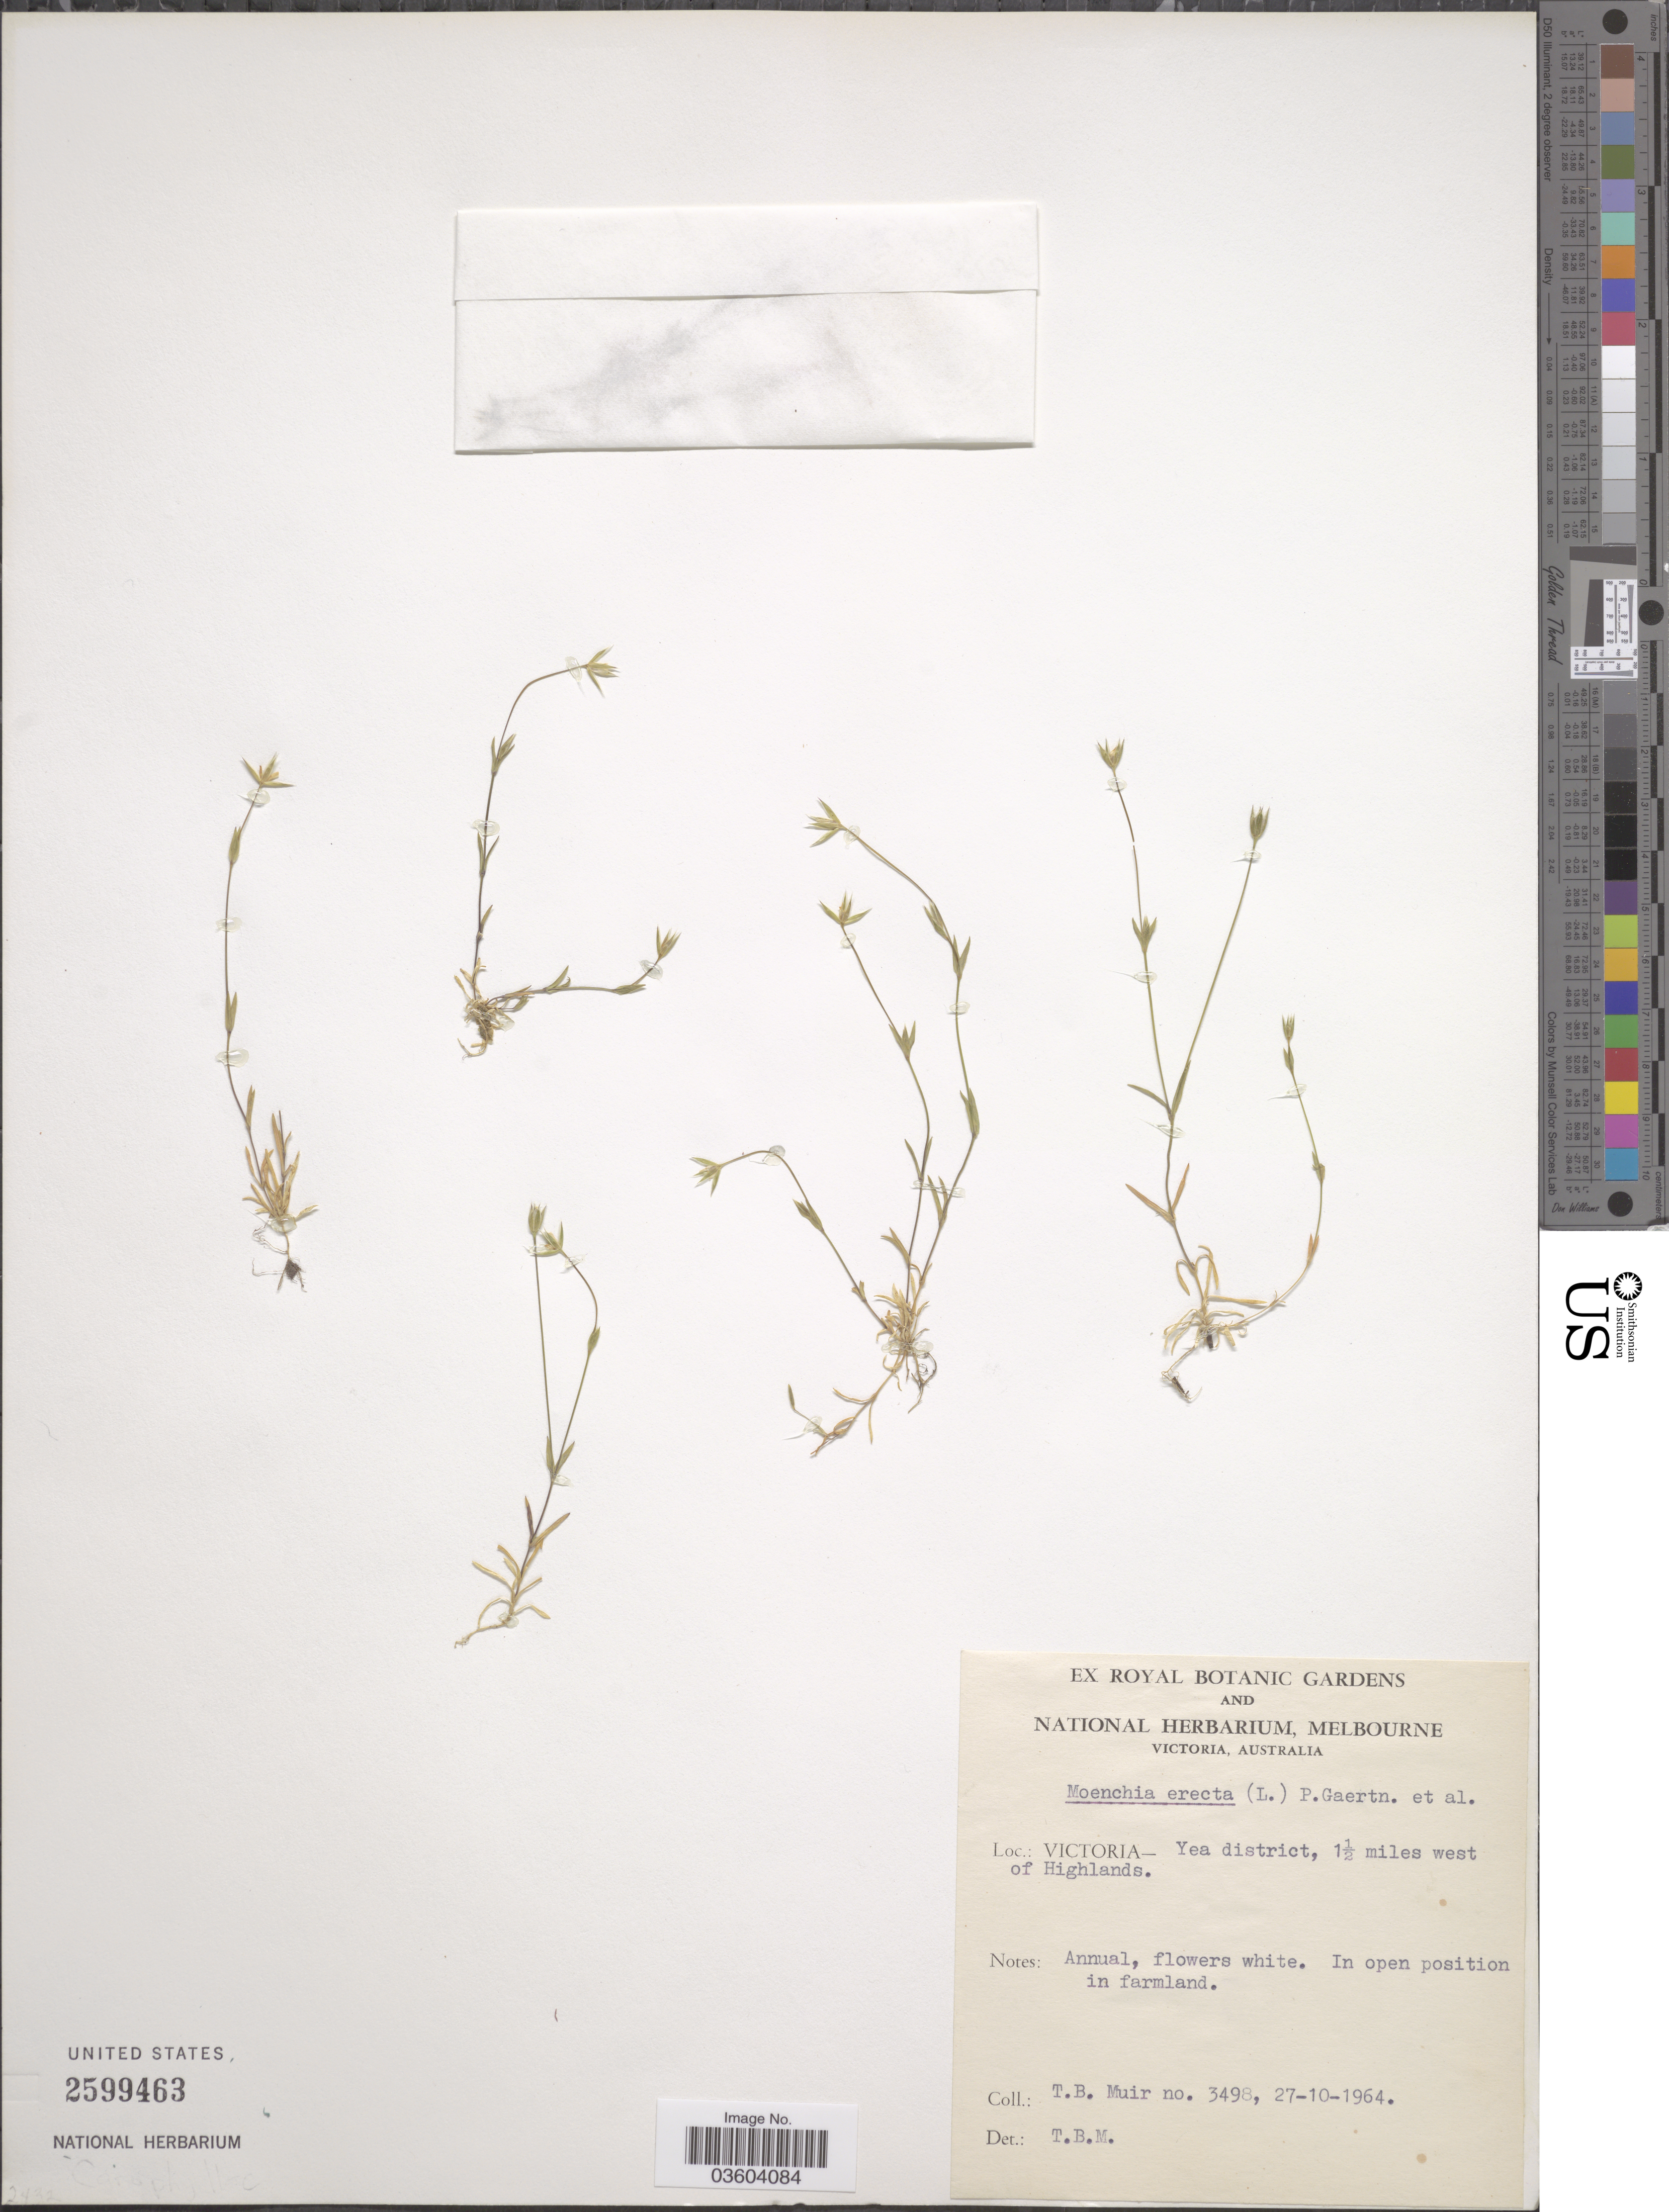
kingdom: Plantae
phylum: Tracheophyta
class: Magnoliopsida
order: Caryophyllales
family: Caryophyllaceae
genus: Moenchia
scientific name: Moenchia sp.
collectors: T. Muir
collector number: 3498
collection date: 1964-10-27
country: Australia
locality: Victoria - Yea district, 1½ miles west of Highlands.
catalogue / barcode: US 2599463